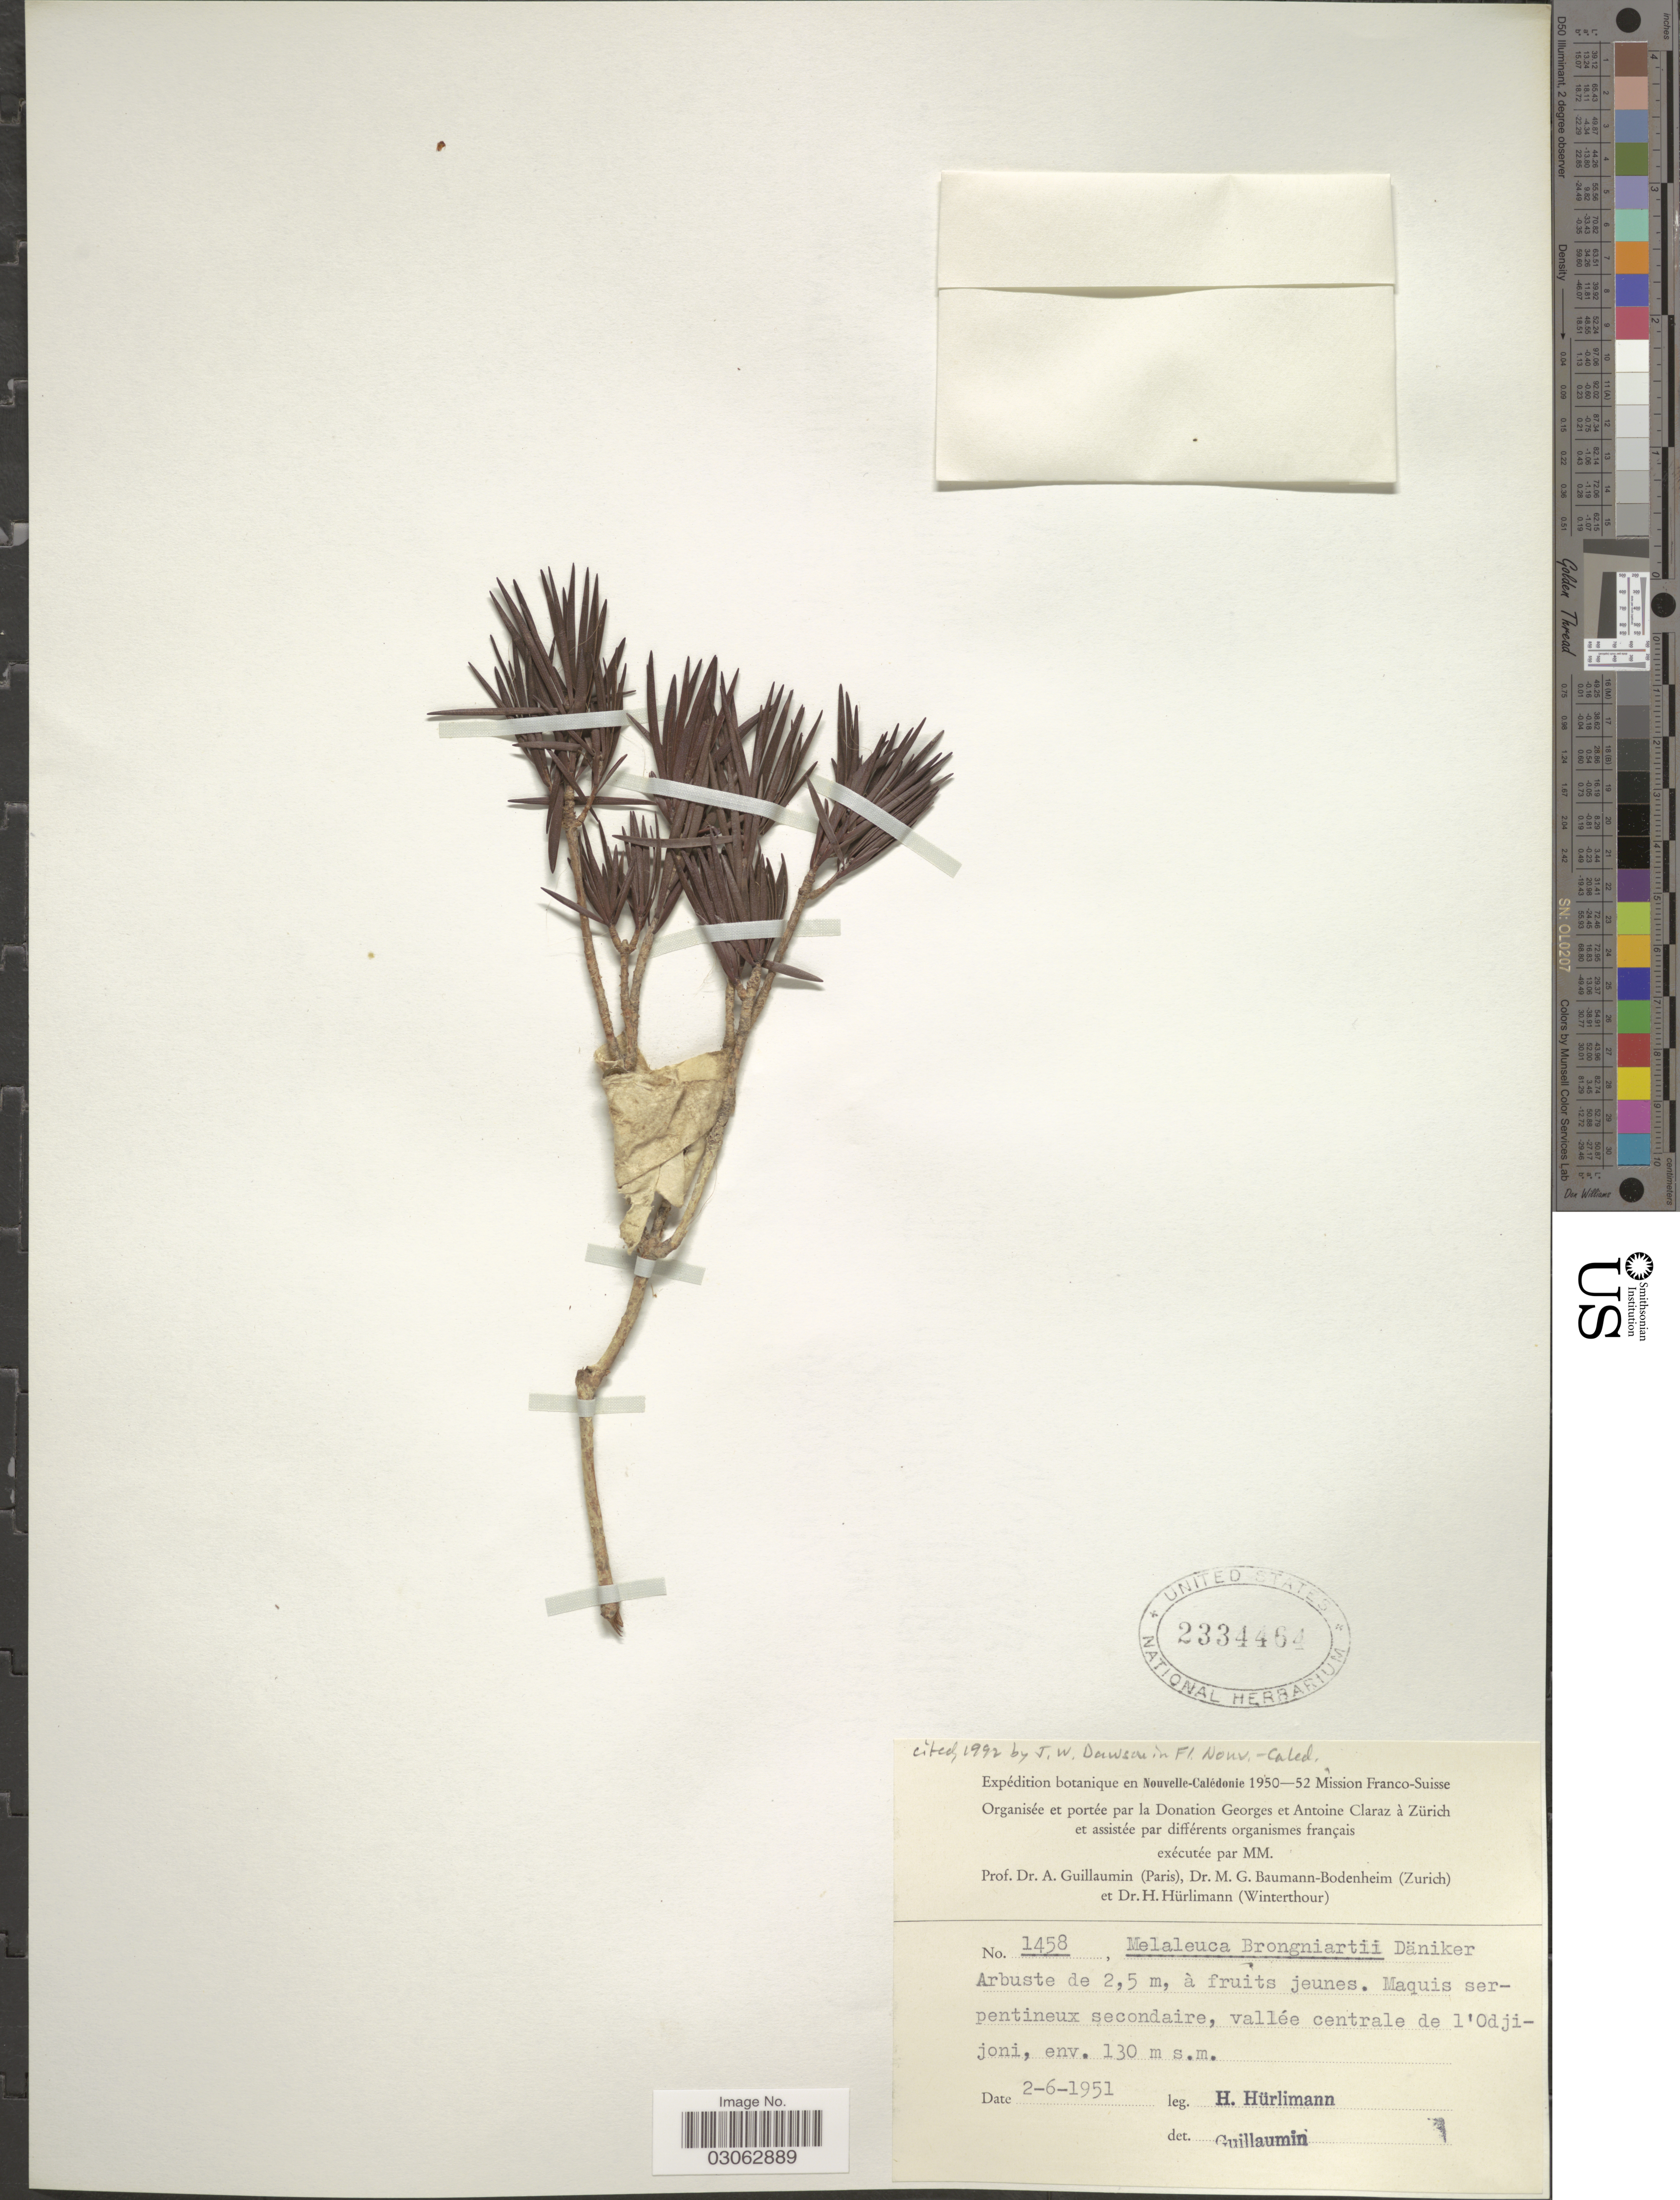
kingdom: Plantae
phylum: Tracheophyta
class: Magnoliopsida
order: Myrtales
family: Myrtaceae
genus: Melaleuca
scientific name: Melaleuca brongniartii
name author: F. Muell.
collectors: H. Hürlimann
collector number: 1458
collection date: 1951-06-02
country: New Caledonia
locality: Maquis serpentineux secondaire, vallée centrale de l'Odjijoni.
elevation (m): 130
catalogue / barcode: US 2334464